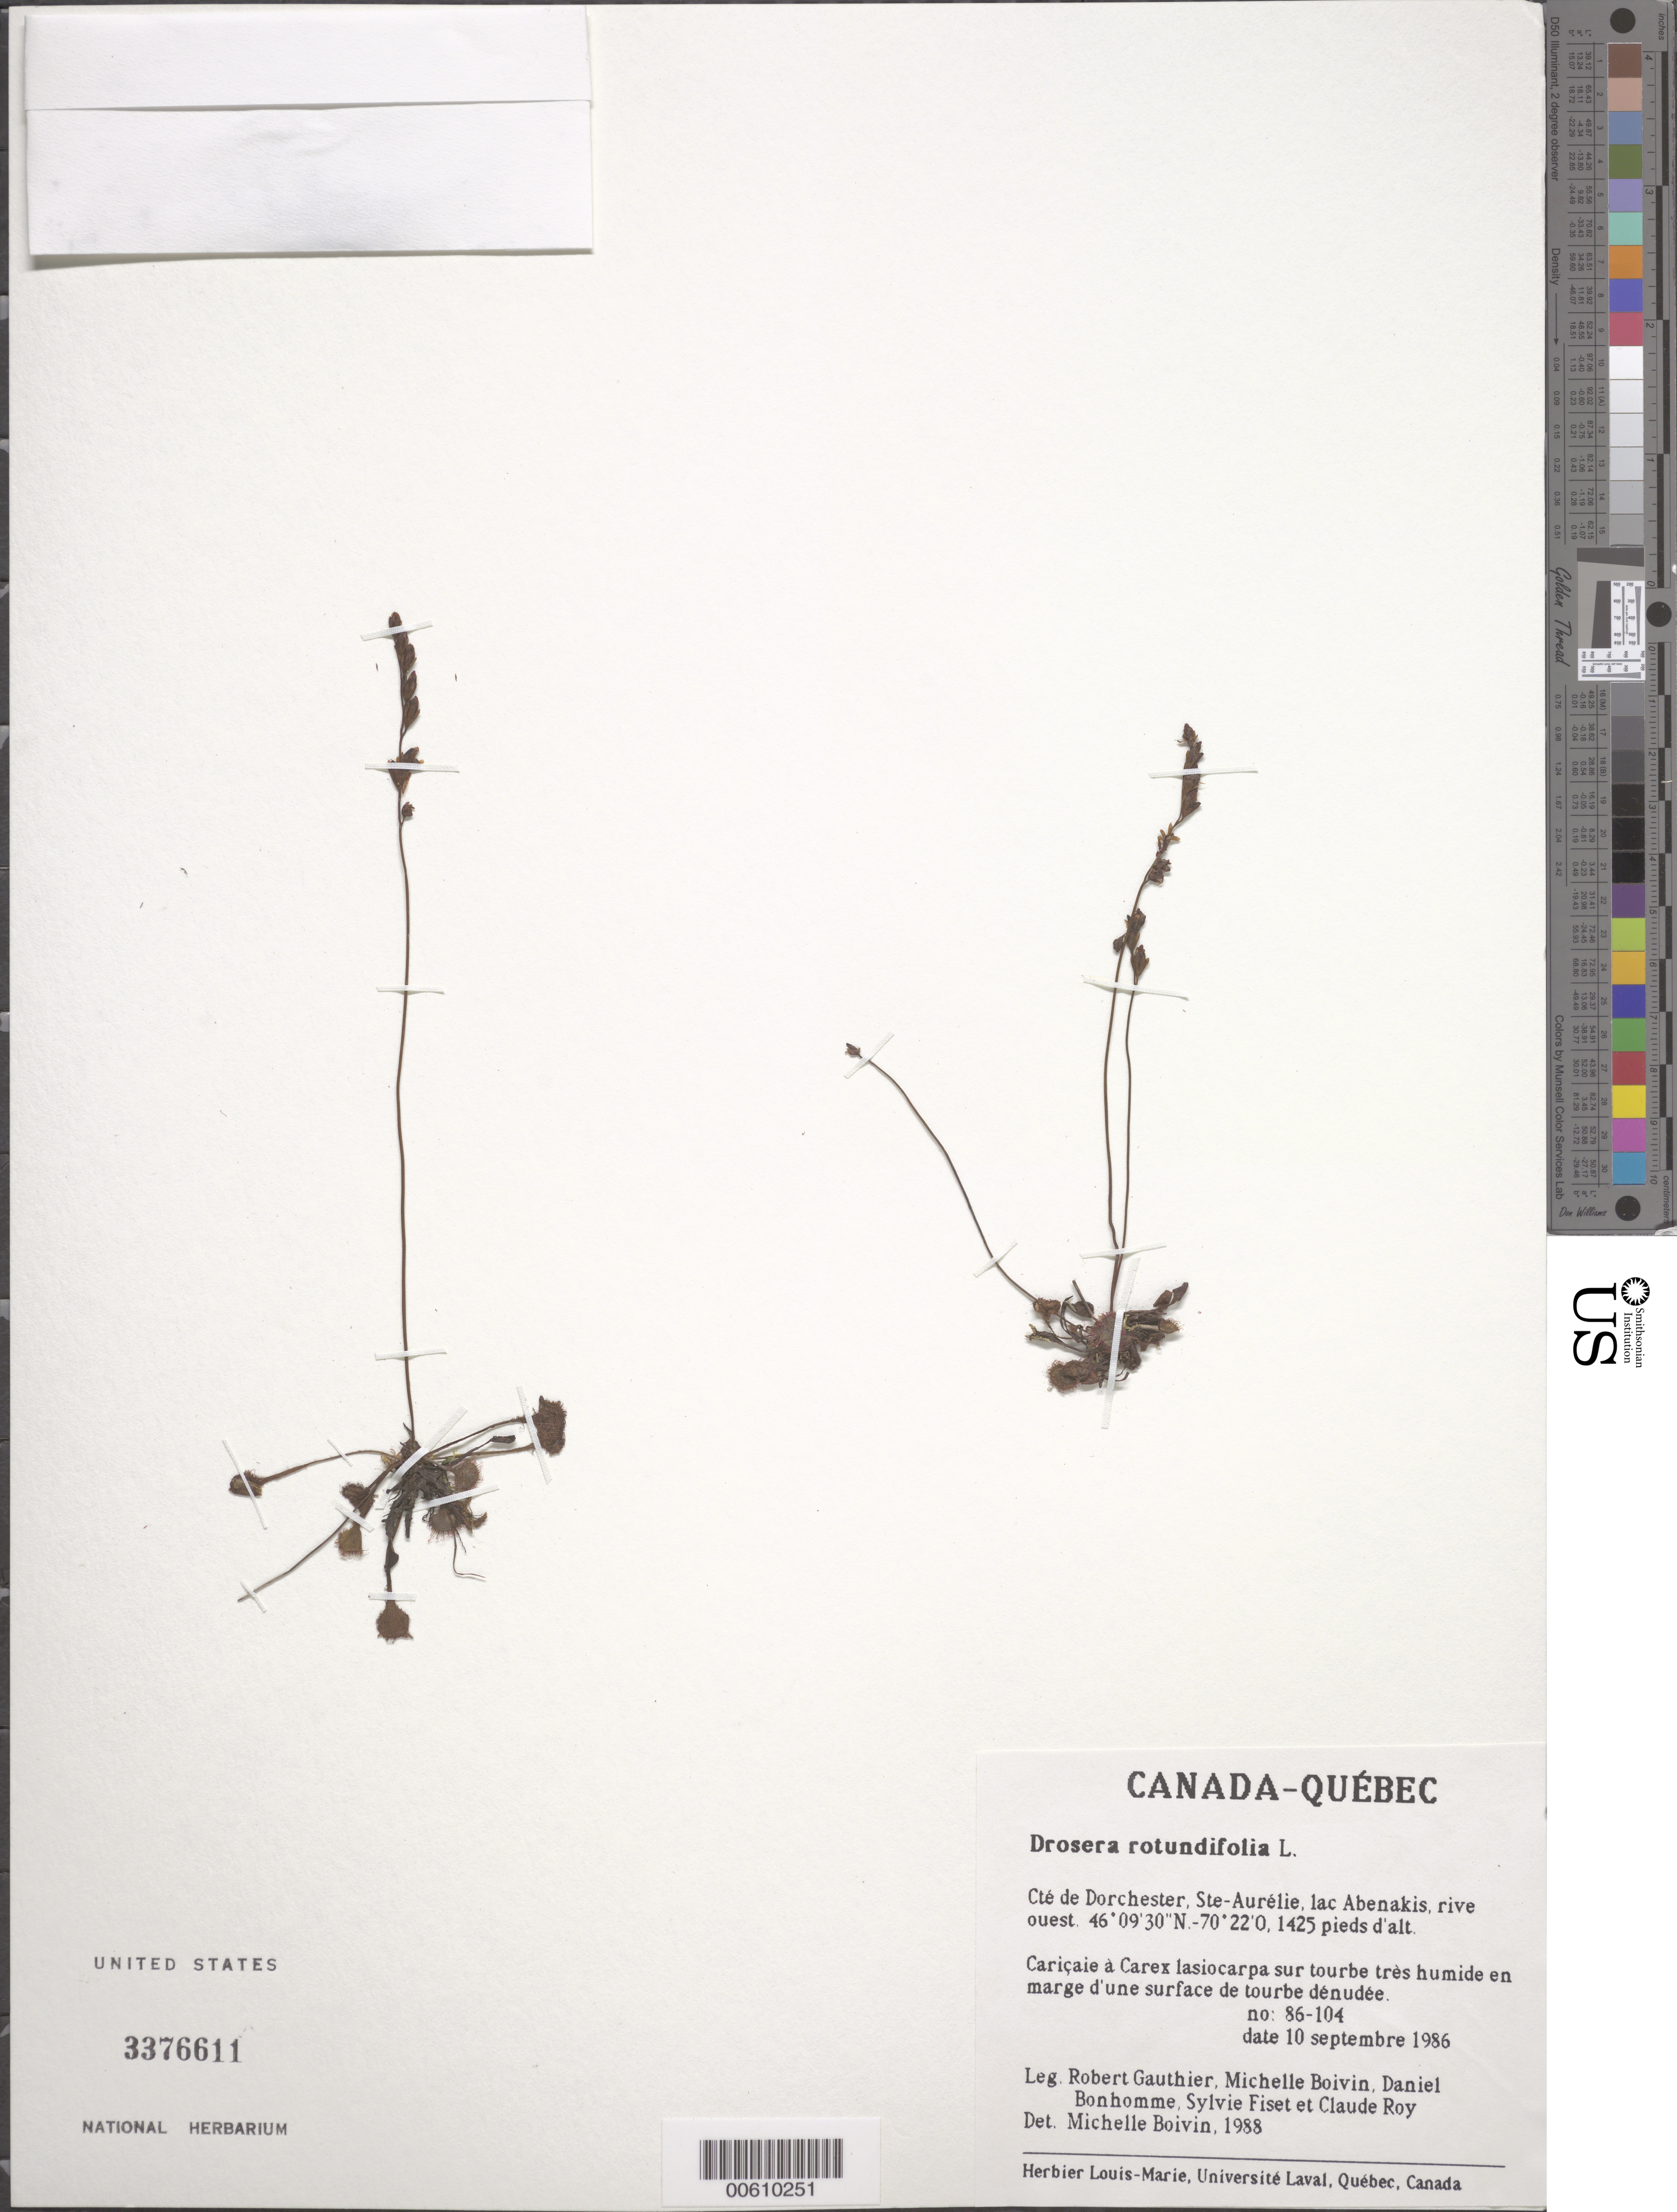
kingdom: Plantae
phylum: Tracheophyta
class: Magnoliopsida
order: Caryophyllales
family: Droseraceae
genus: Drosera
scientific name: Drosera rotundifolia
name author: L.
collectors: R. Gauthier, M. Boivin, D. Bonhomme, S. Fiset & C. Roy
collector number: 86-104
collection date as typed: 10 Sep 1986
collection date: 1986-09-10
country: Canada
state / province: Quebec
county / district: Les Etchemins ?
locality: Cte. de dorchester, ste-aurelie, abenakis lake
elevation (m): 434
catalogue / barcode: US 3376611